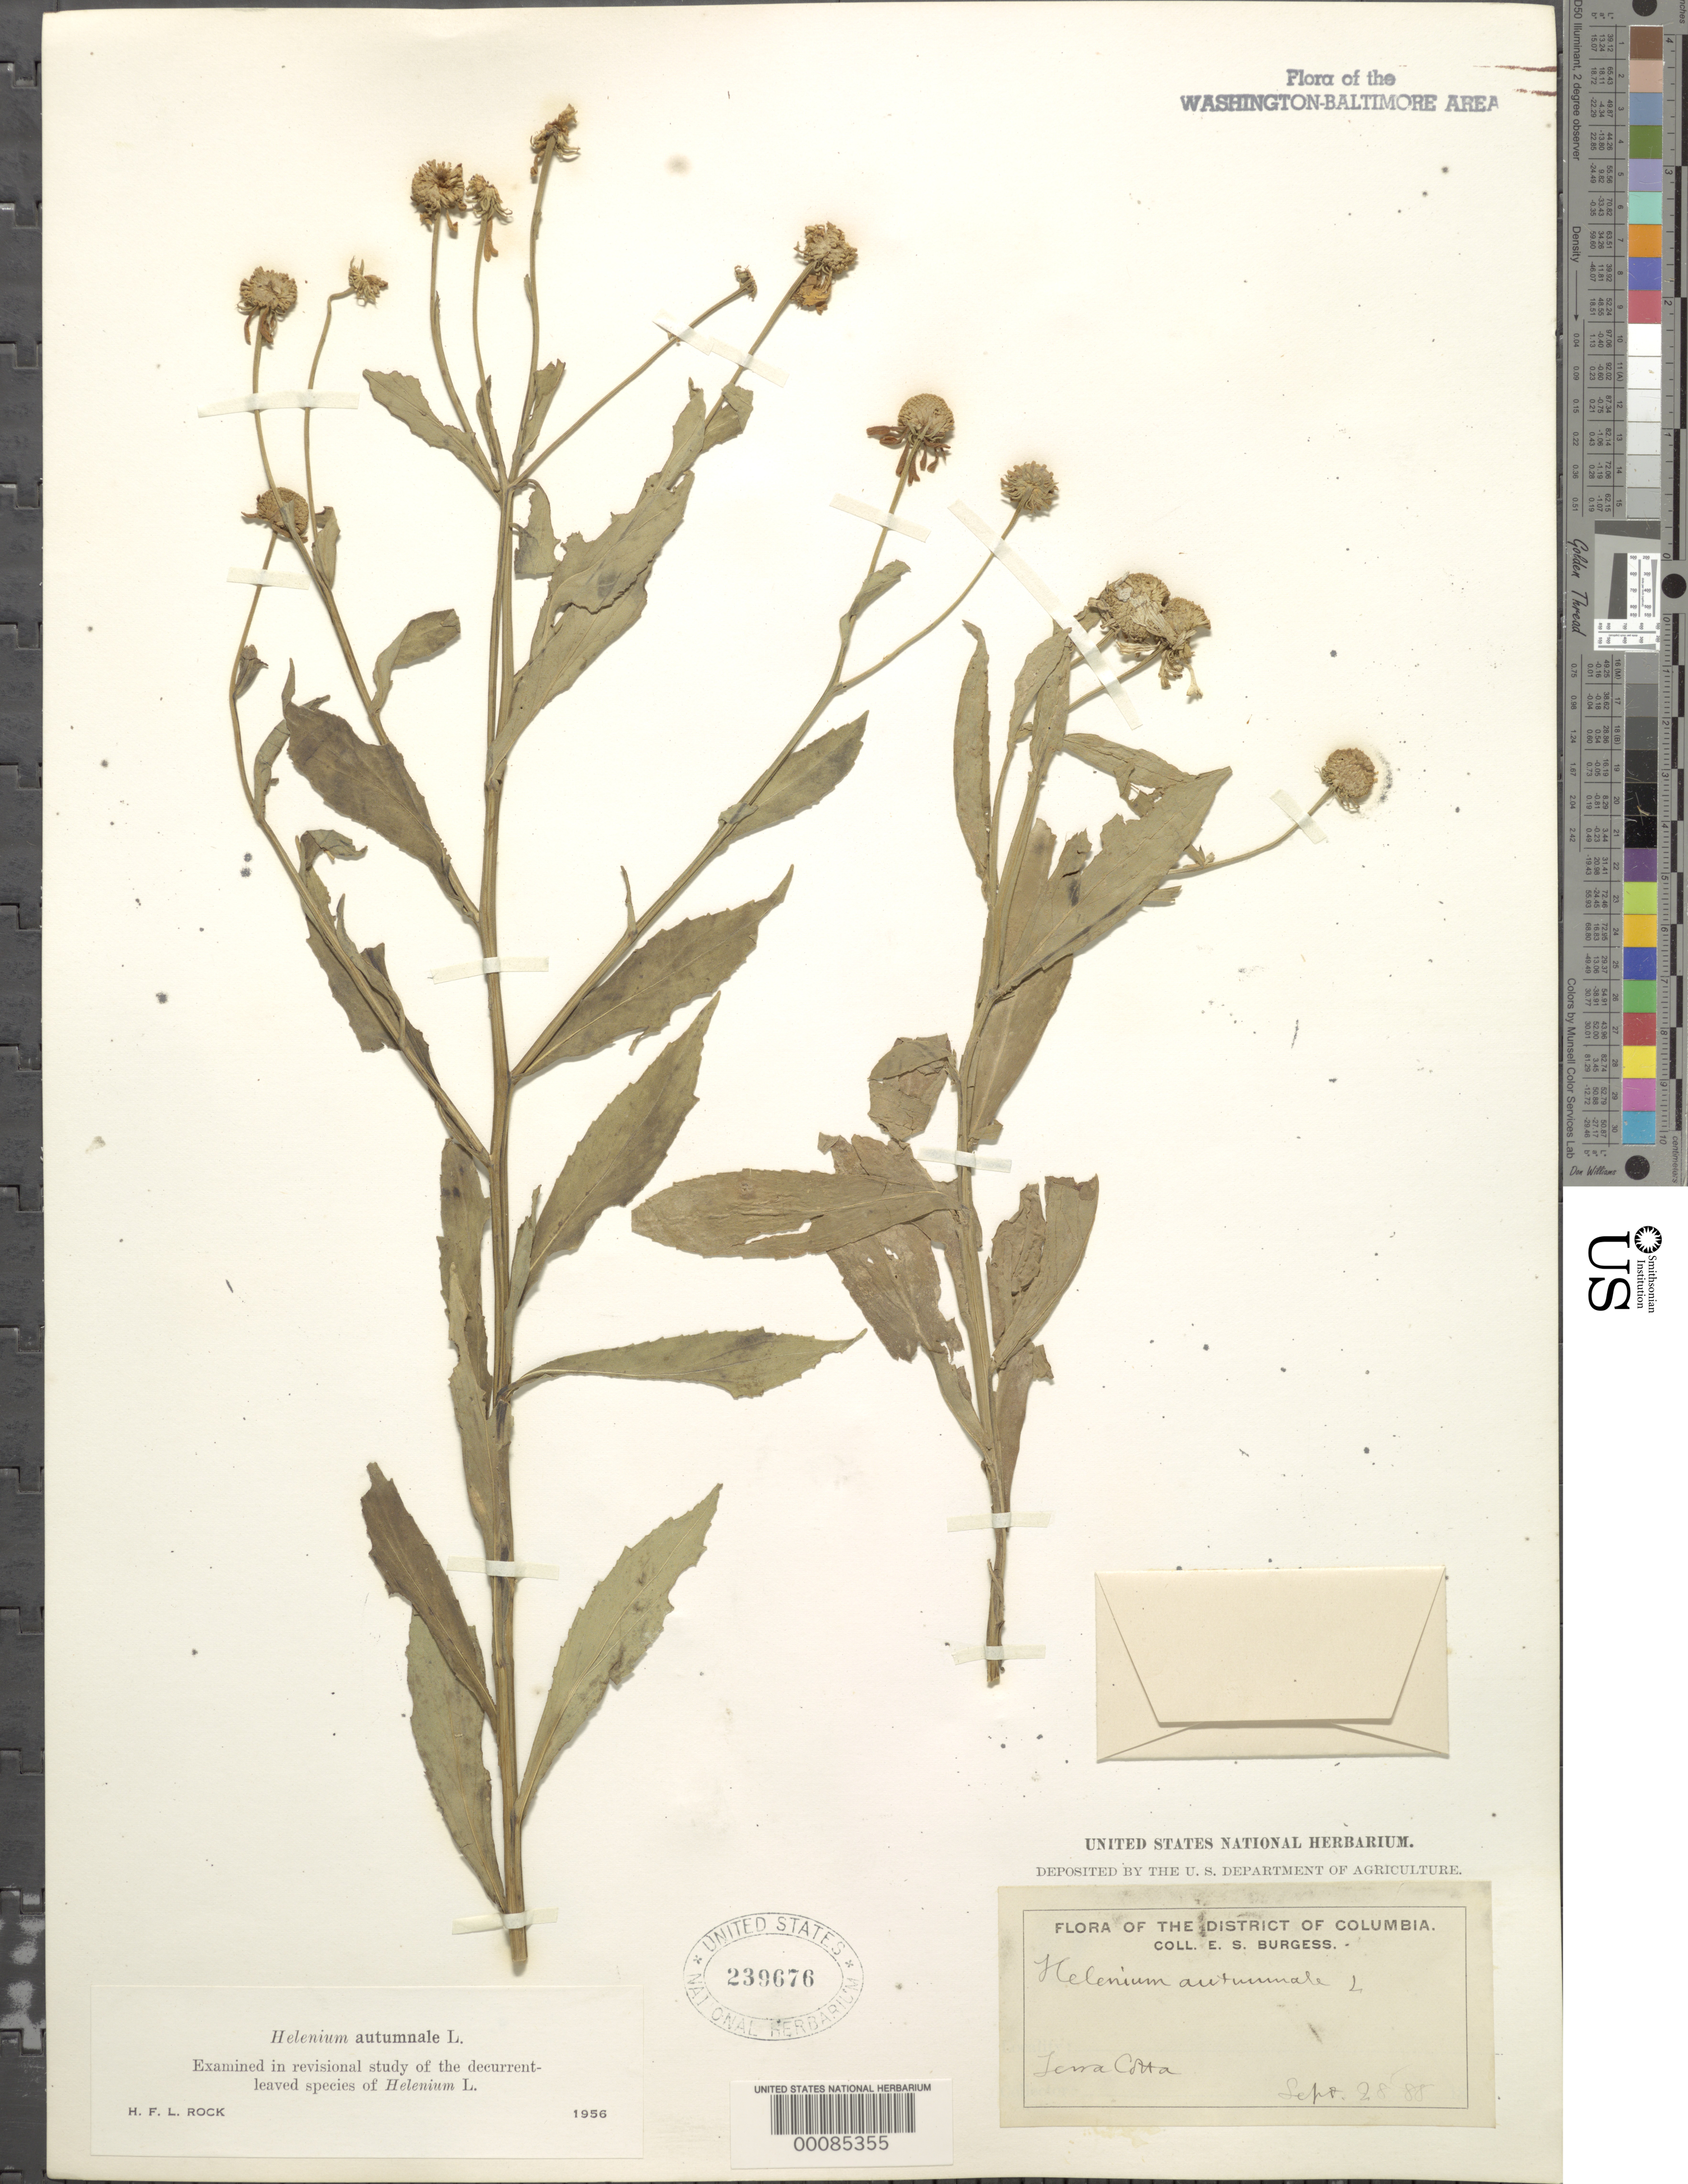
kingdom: Plantae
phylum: Tracheophyta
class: Magnoliopsida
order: Asterales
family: Asteraceae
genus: Helenium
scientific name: Helenium autumnale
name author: L.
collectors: E. Burgess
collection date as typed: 28 Sep 1888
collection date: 1888-09-28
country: United States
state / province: District of Columbia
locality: Terra Cotta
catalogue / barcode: US 239676